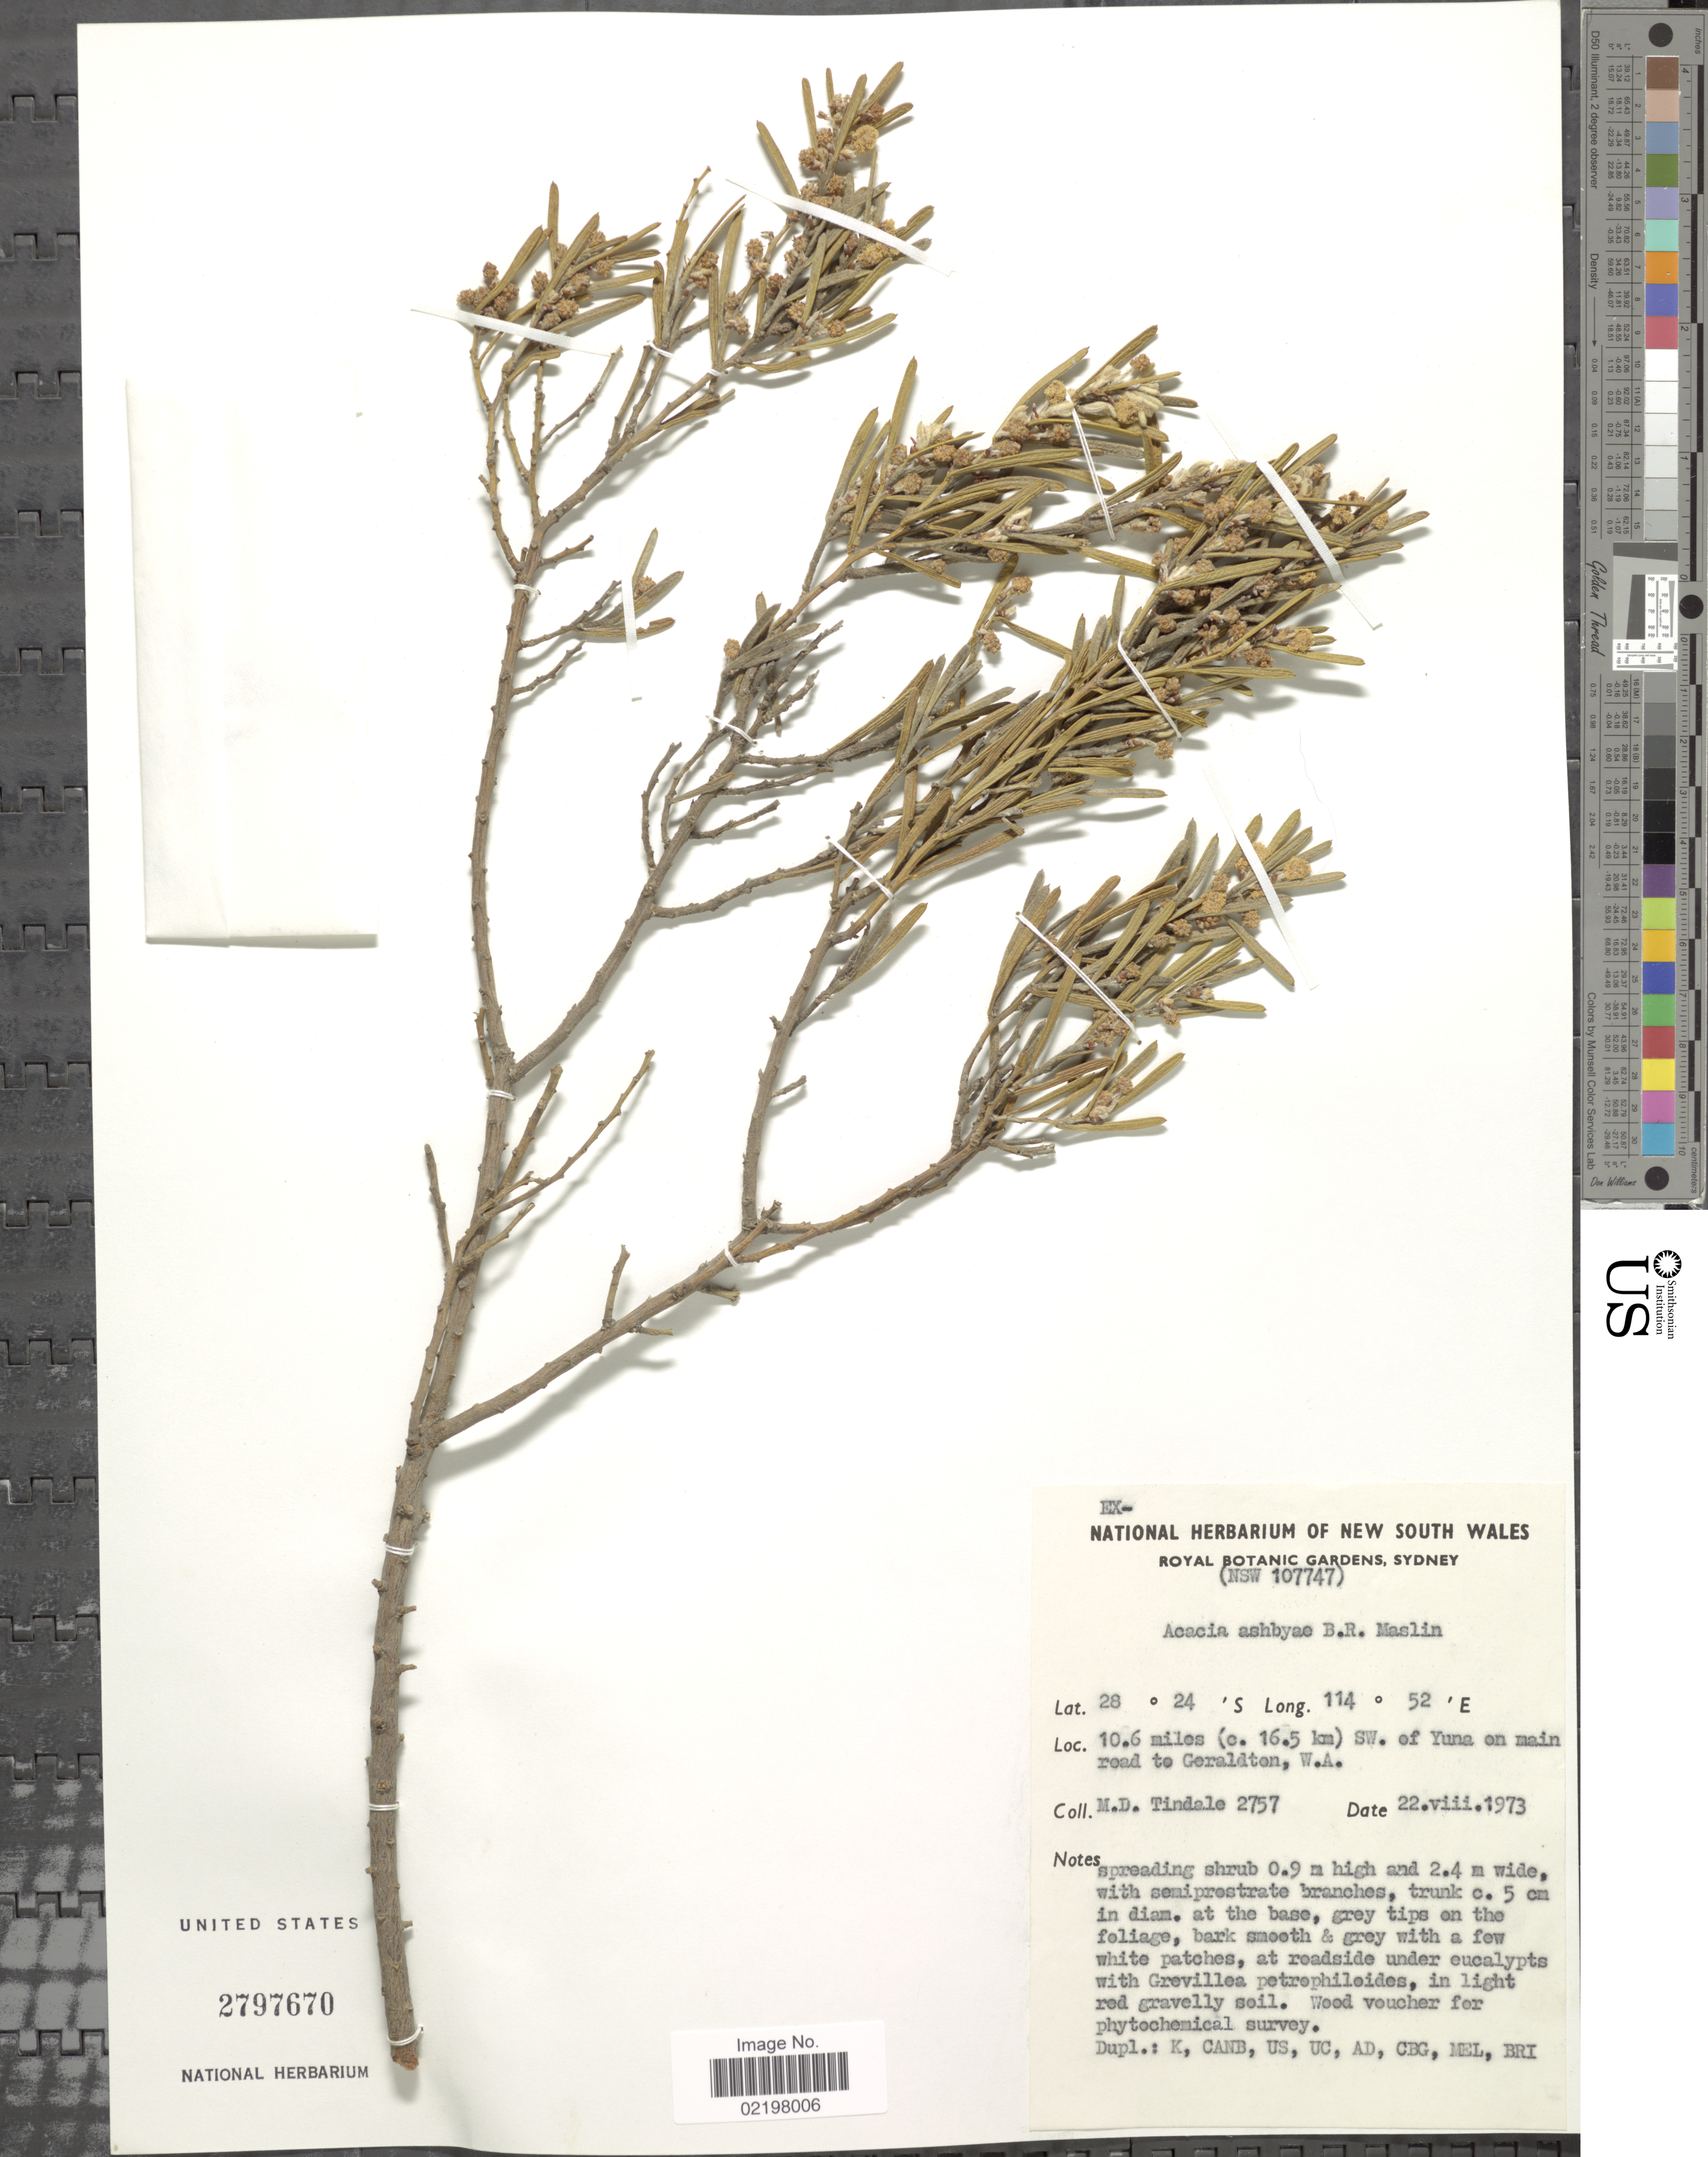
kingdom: Plantae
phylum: Tracheophyta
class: Magnoliopsida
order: Fabales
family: Fabaceae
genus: Acacia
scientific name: Acacia ashbyae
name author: Maslin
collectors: M. D. Tindale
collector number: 2757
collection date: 1973-08-22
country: Australia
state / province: New South Wales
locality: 10.6 miles (16.5 km) SW. of Yuna on main road to Geraldton, W.A.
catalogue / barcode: US 2797670